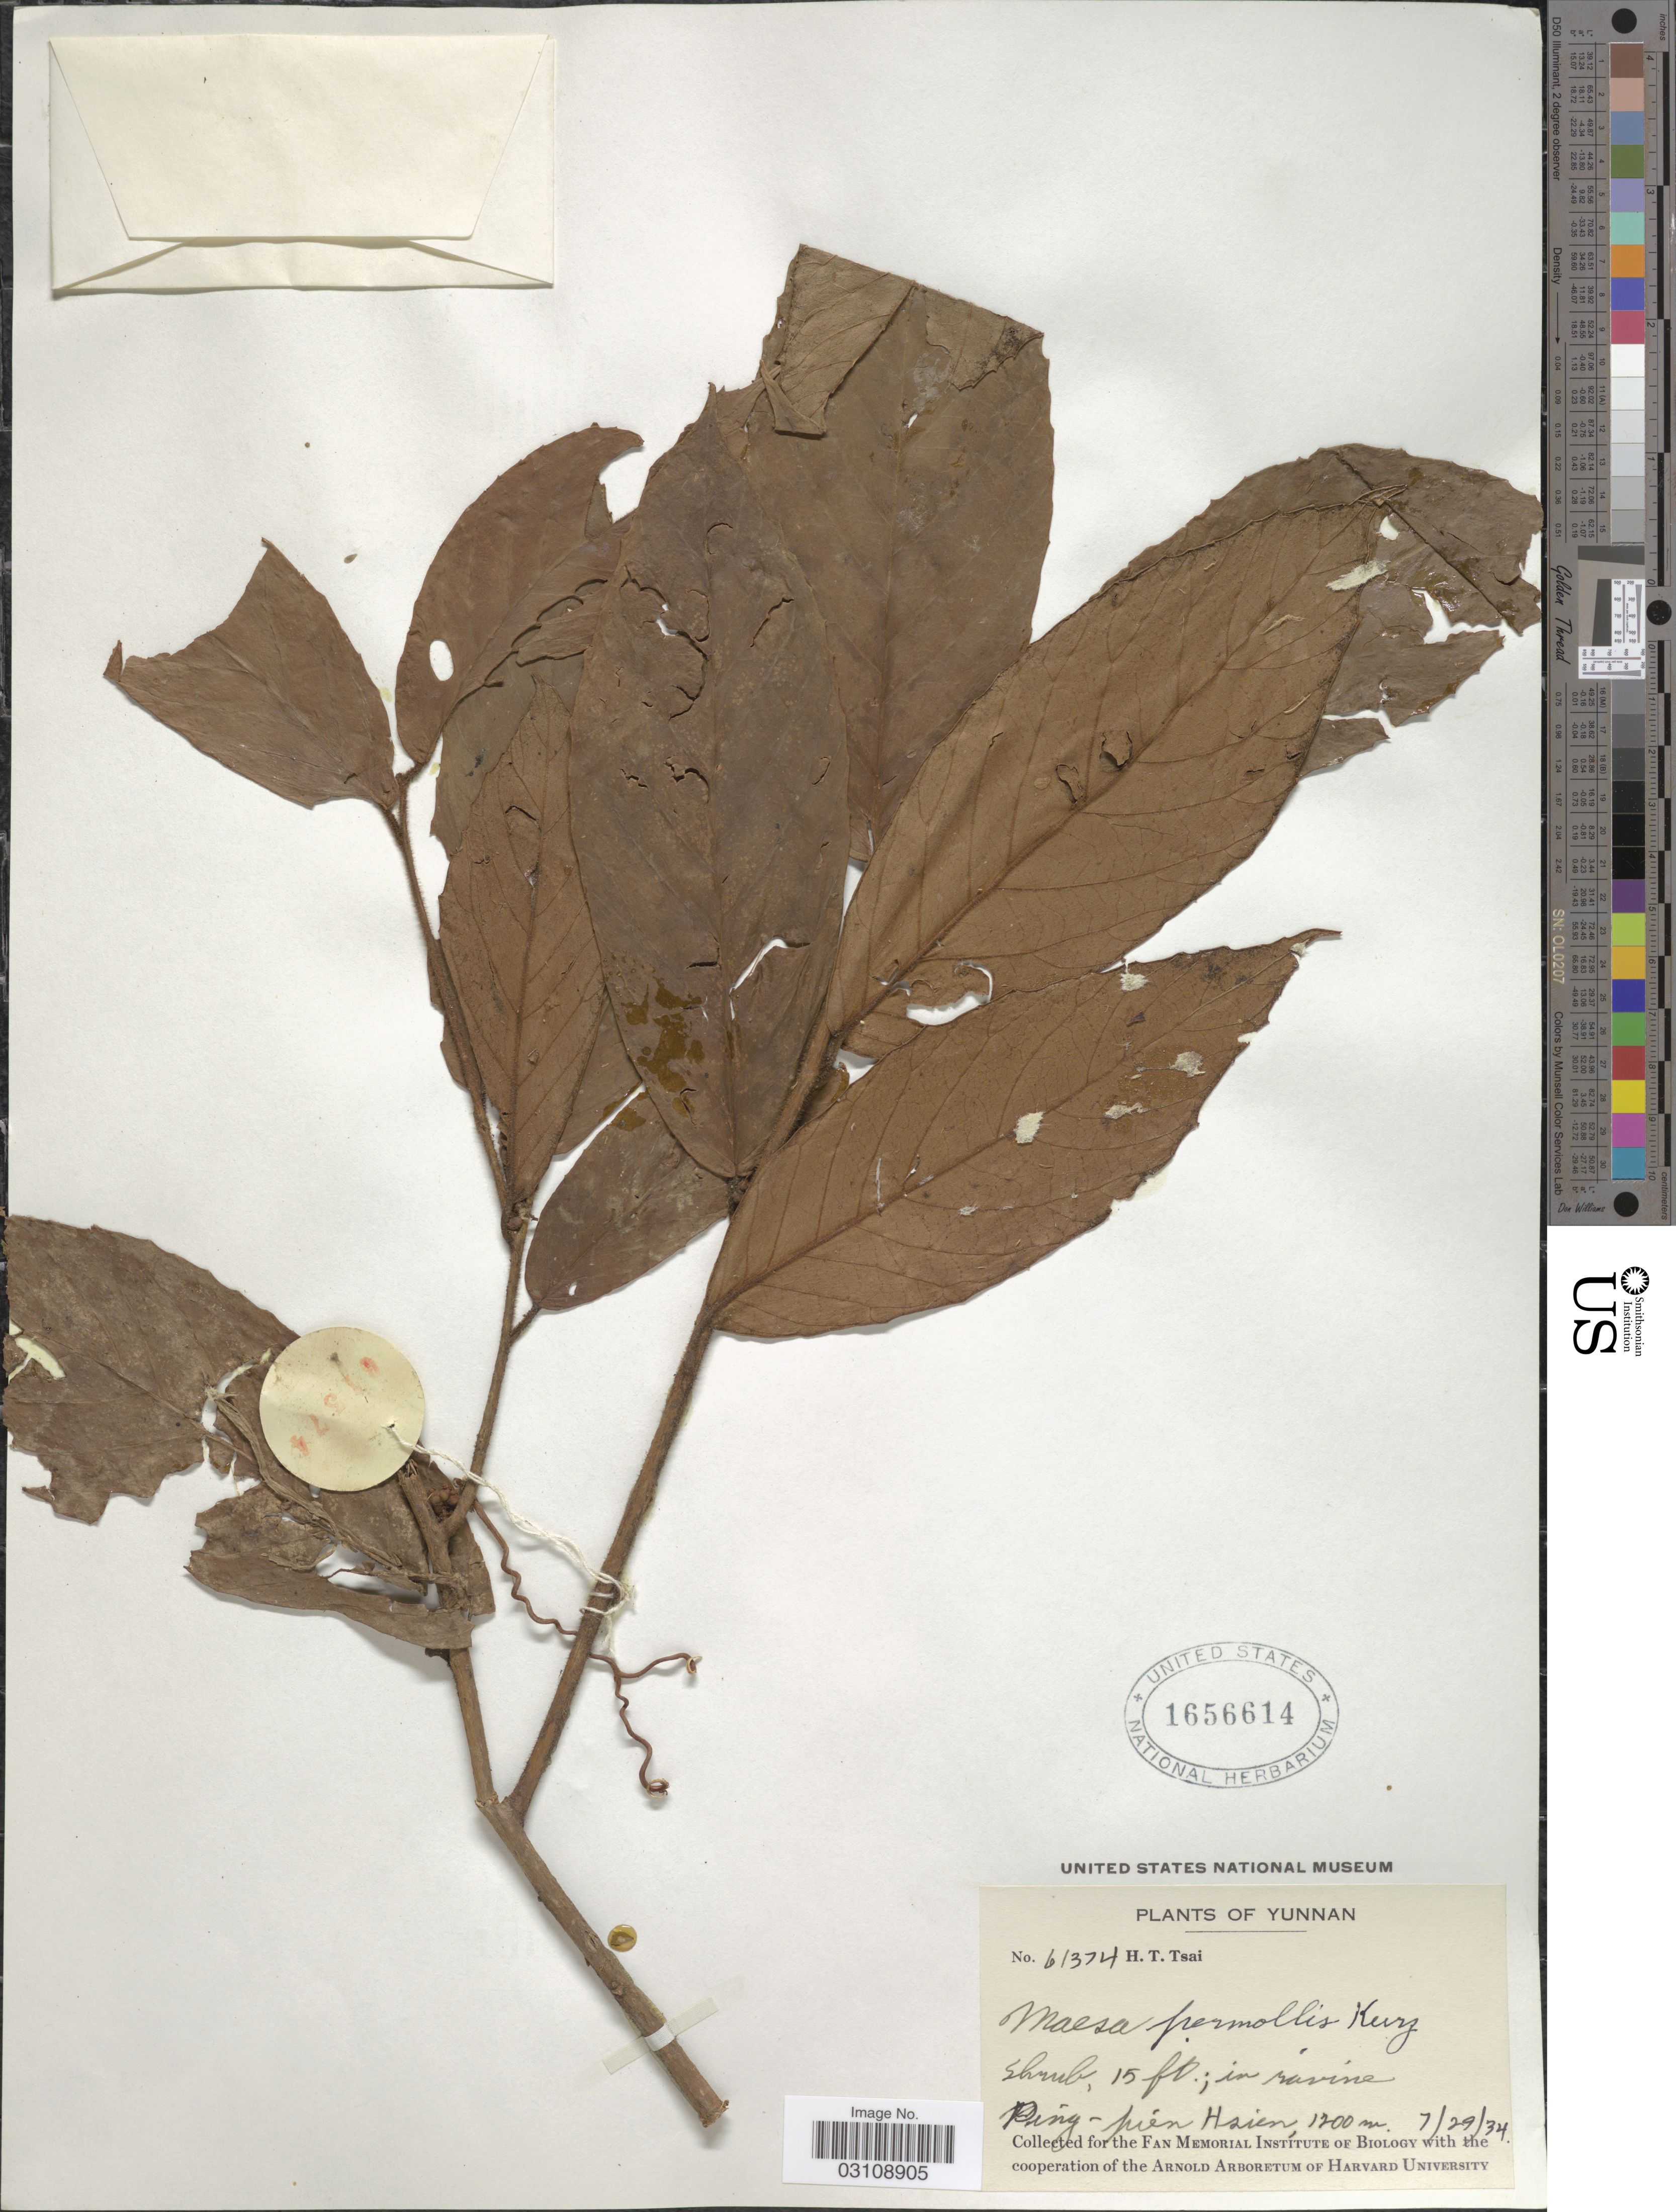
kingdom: Plantae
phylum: Tracheophyta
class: Magnoliopsida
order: Ericales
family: Primulaceae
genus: Maesa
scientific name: Maesa sp.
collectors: H. Tsai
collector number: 61374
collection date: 1934-07-29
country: China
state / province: Yunnan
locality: Ping-pien Hsien.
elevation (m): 1200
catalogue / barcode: US 1656614